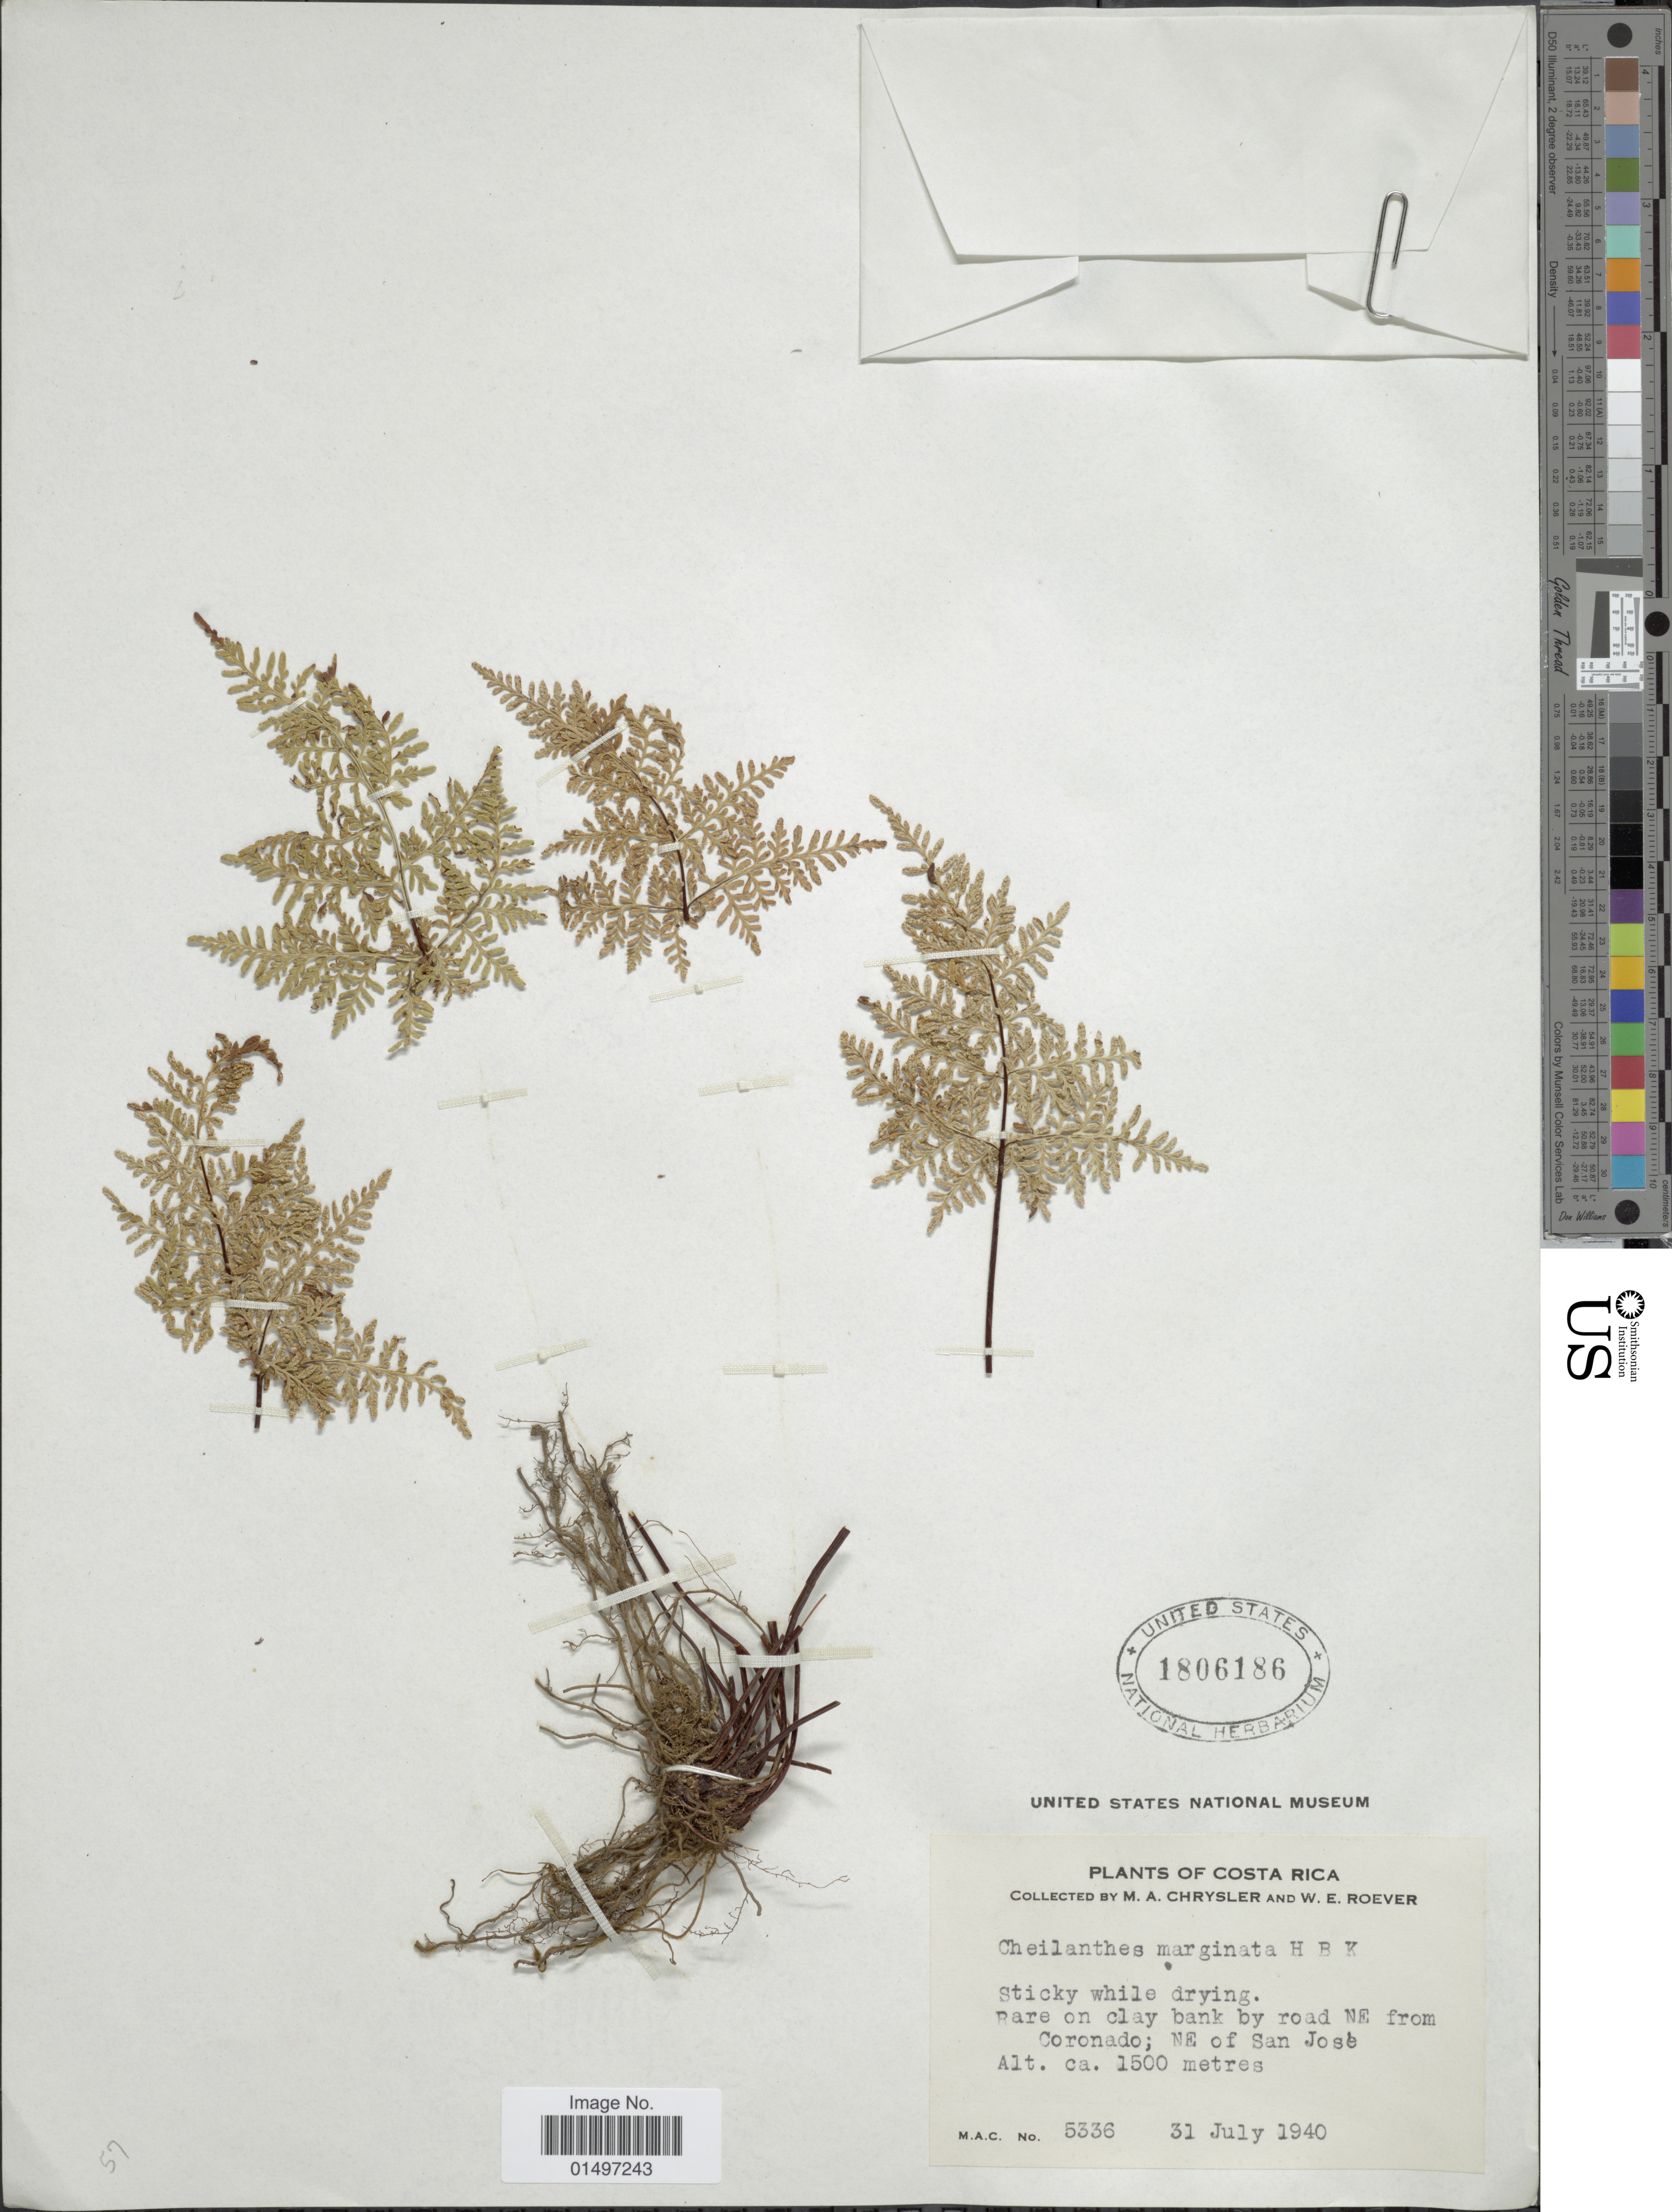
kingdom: Plantae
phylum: Tracheophyta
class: Polypodiopsida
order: Polypodiales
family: Pteridaceae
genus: Gaga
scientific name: Gaga marginata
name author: (Kunth) Fay W. Li & Windham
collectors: M. A. Chrysler & W. Roever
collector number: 5336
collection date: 1940-07-31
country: Costa Rica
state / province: San José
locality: By road NE from Coronado; NE of San Jose.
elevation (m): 1500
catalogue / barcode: US 1806186